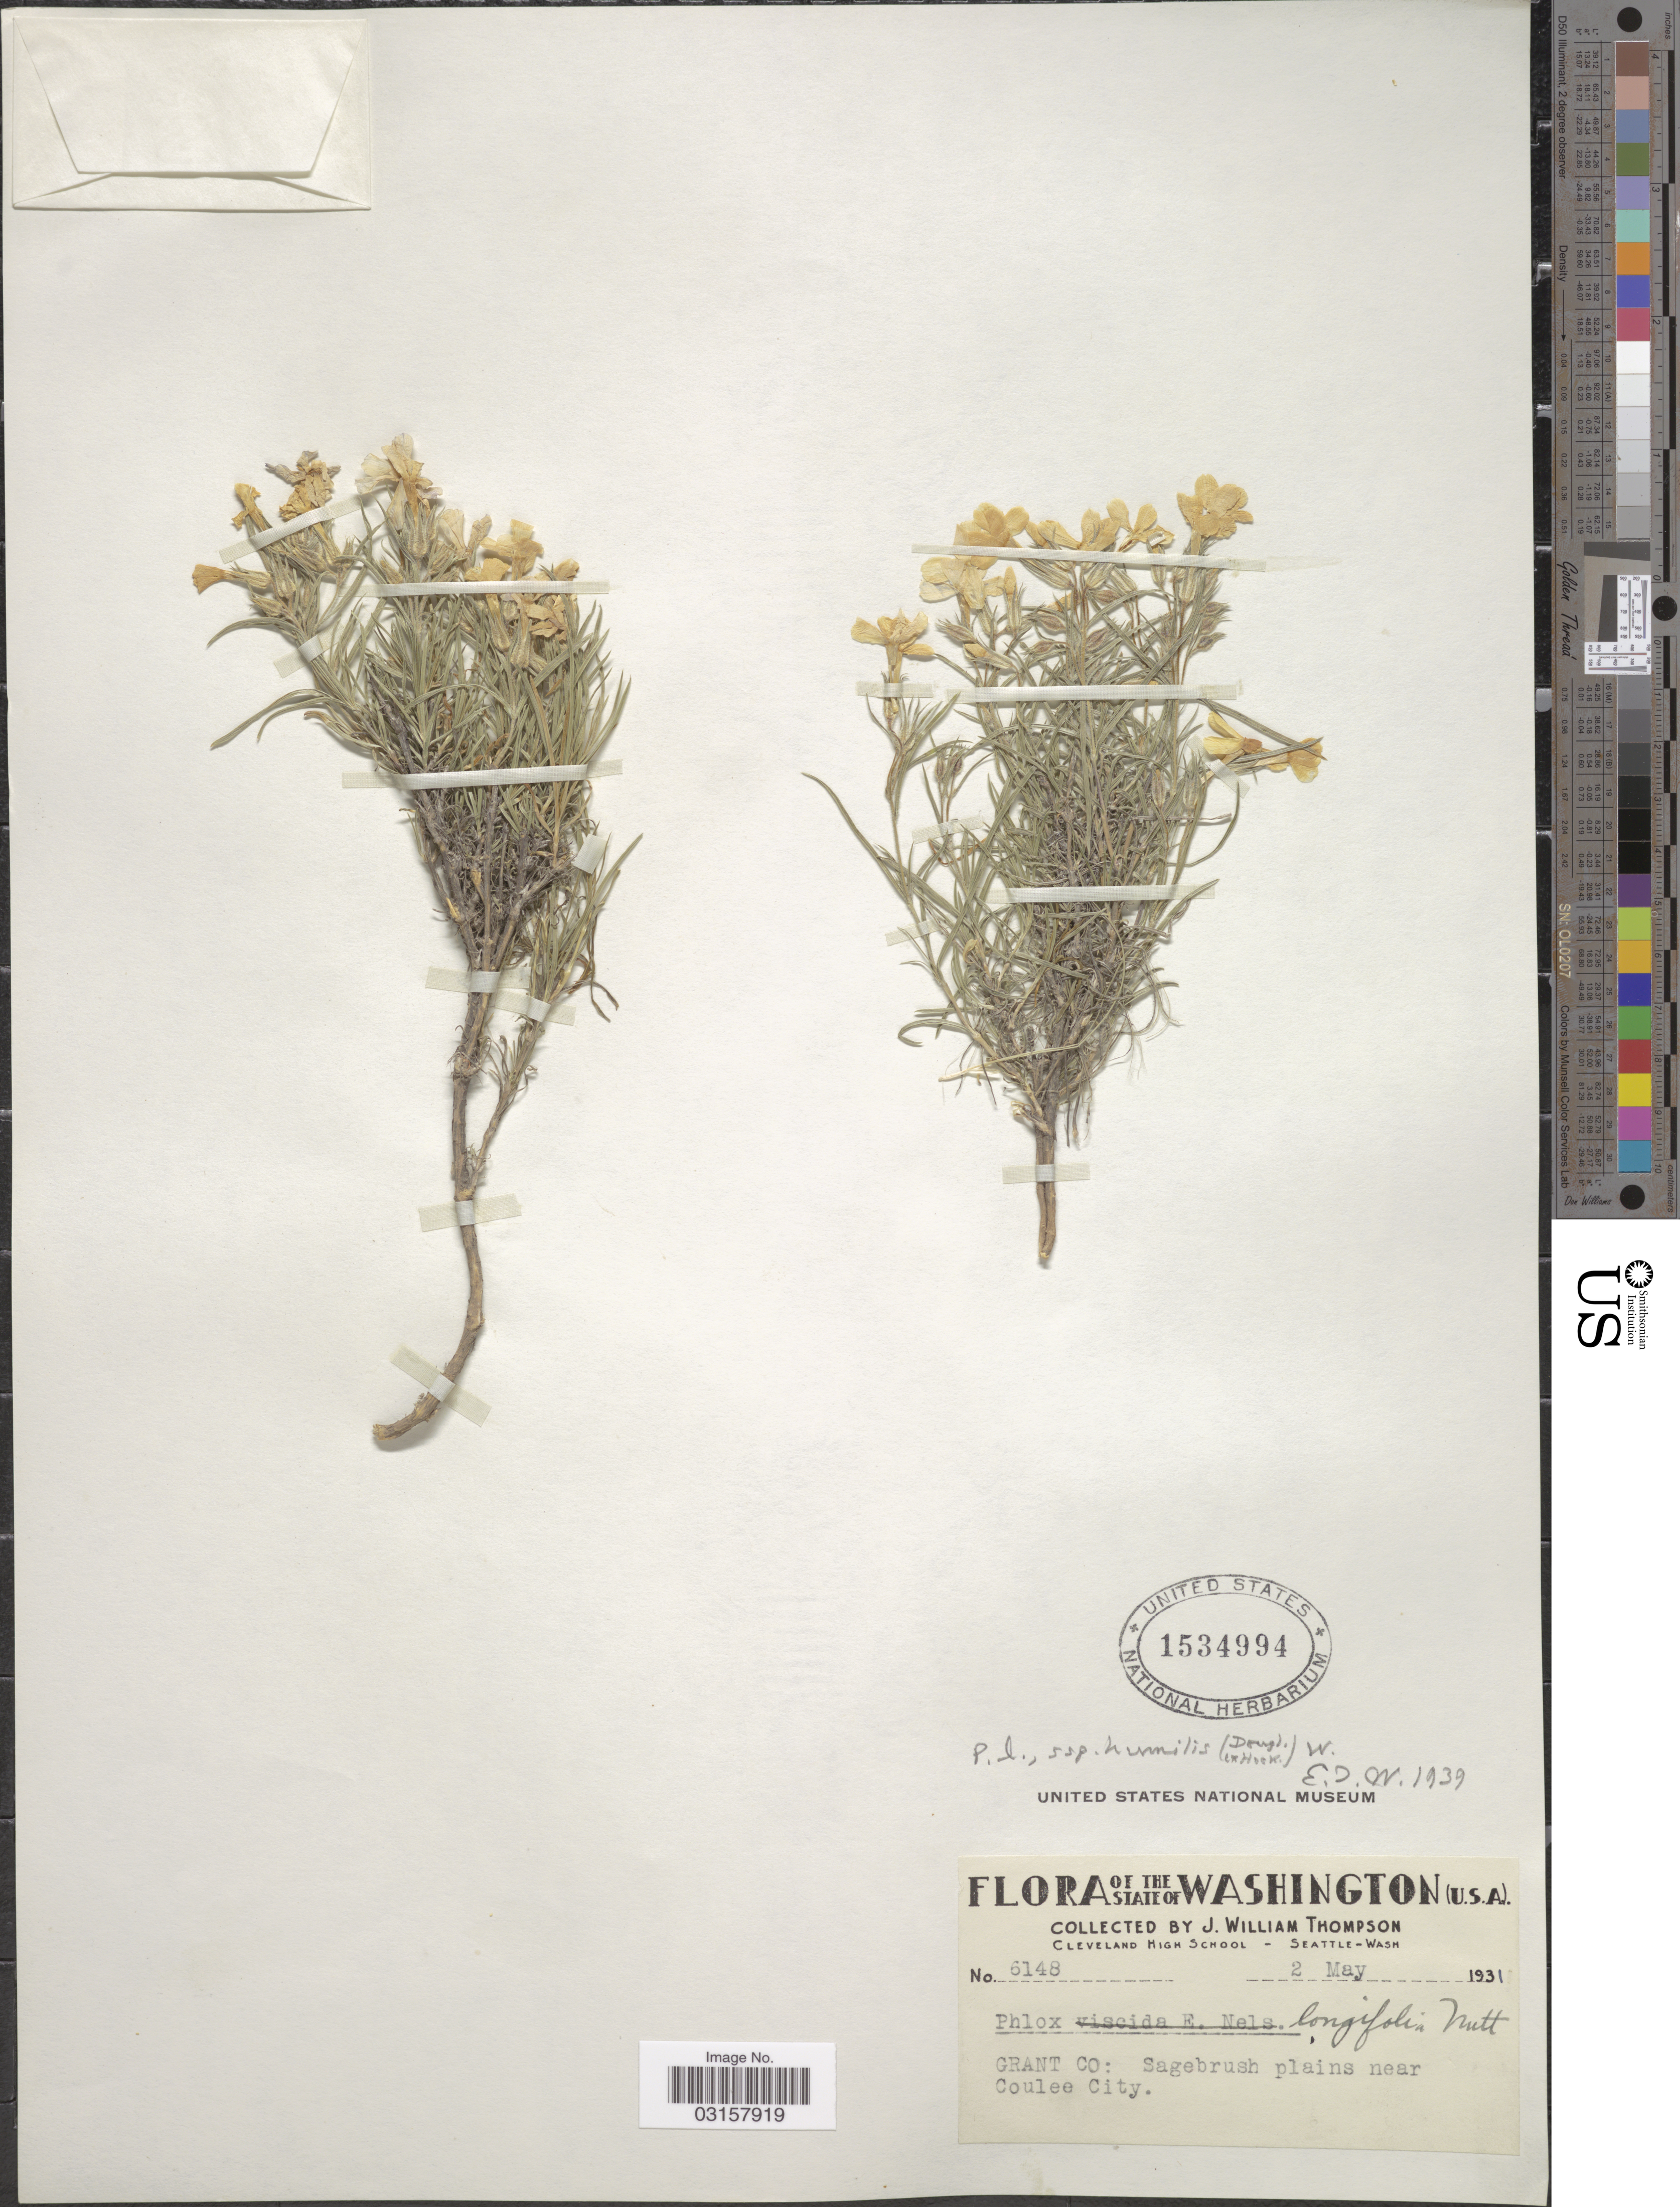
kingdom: Plantae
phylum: Tracheophyta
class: Magnoliopsida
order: Ericales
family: Polemoniaceae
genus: Phlox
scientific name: Phlox longifolia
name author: Nutt.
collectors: J. W. Thompson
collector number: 6148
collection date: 1931-05-02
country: United States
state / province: Washington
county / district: Grant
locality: Grant Co.: Sagebrush plains near Coulee City.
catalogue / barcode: US 1534994